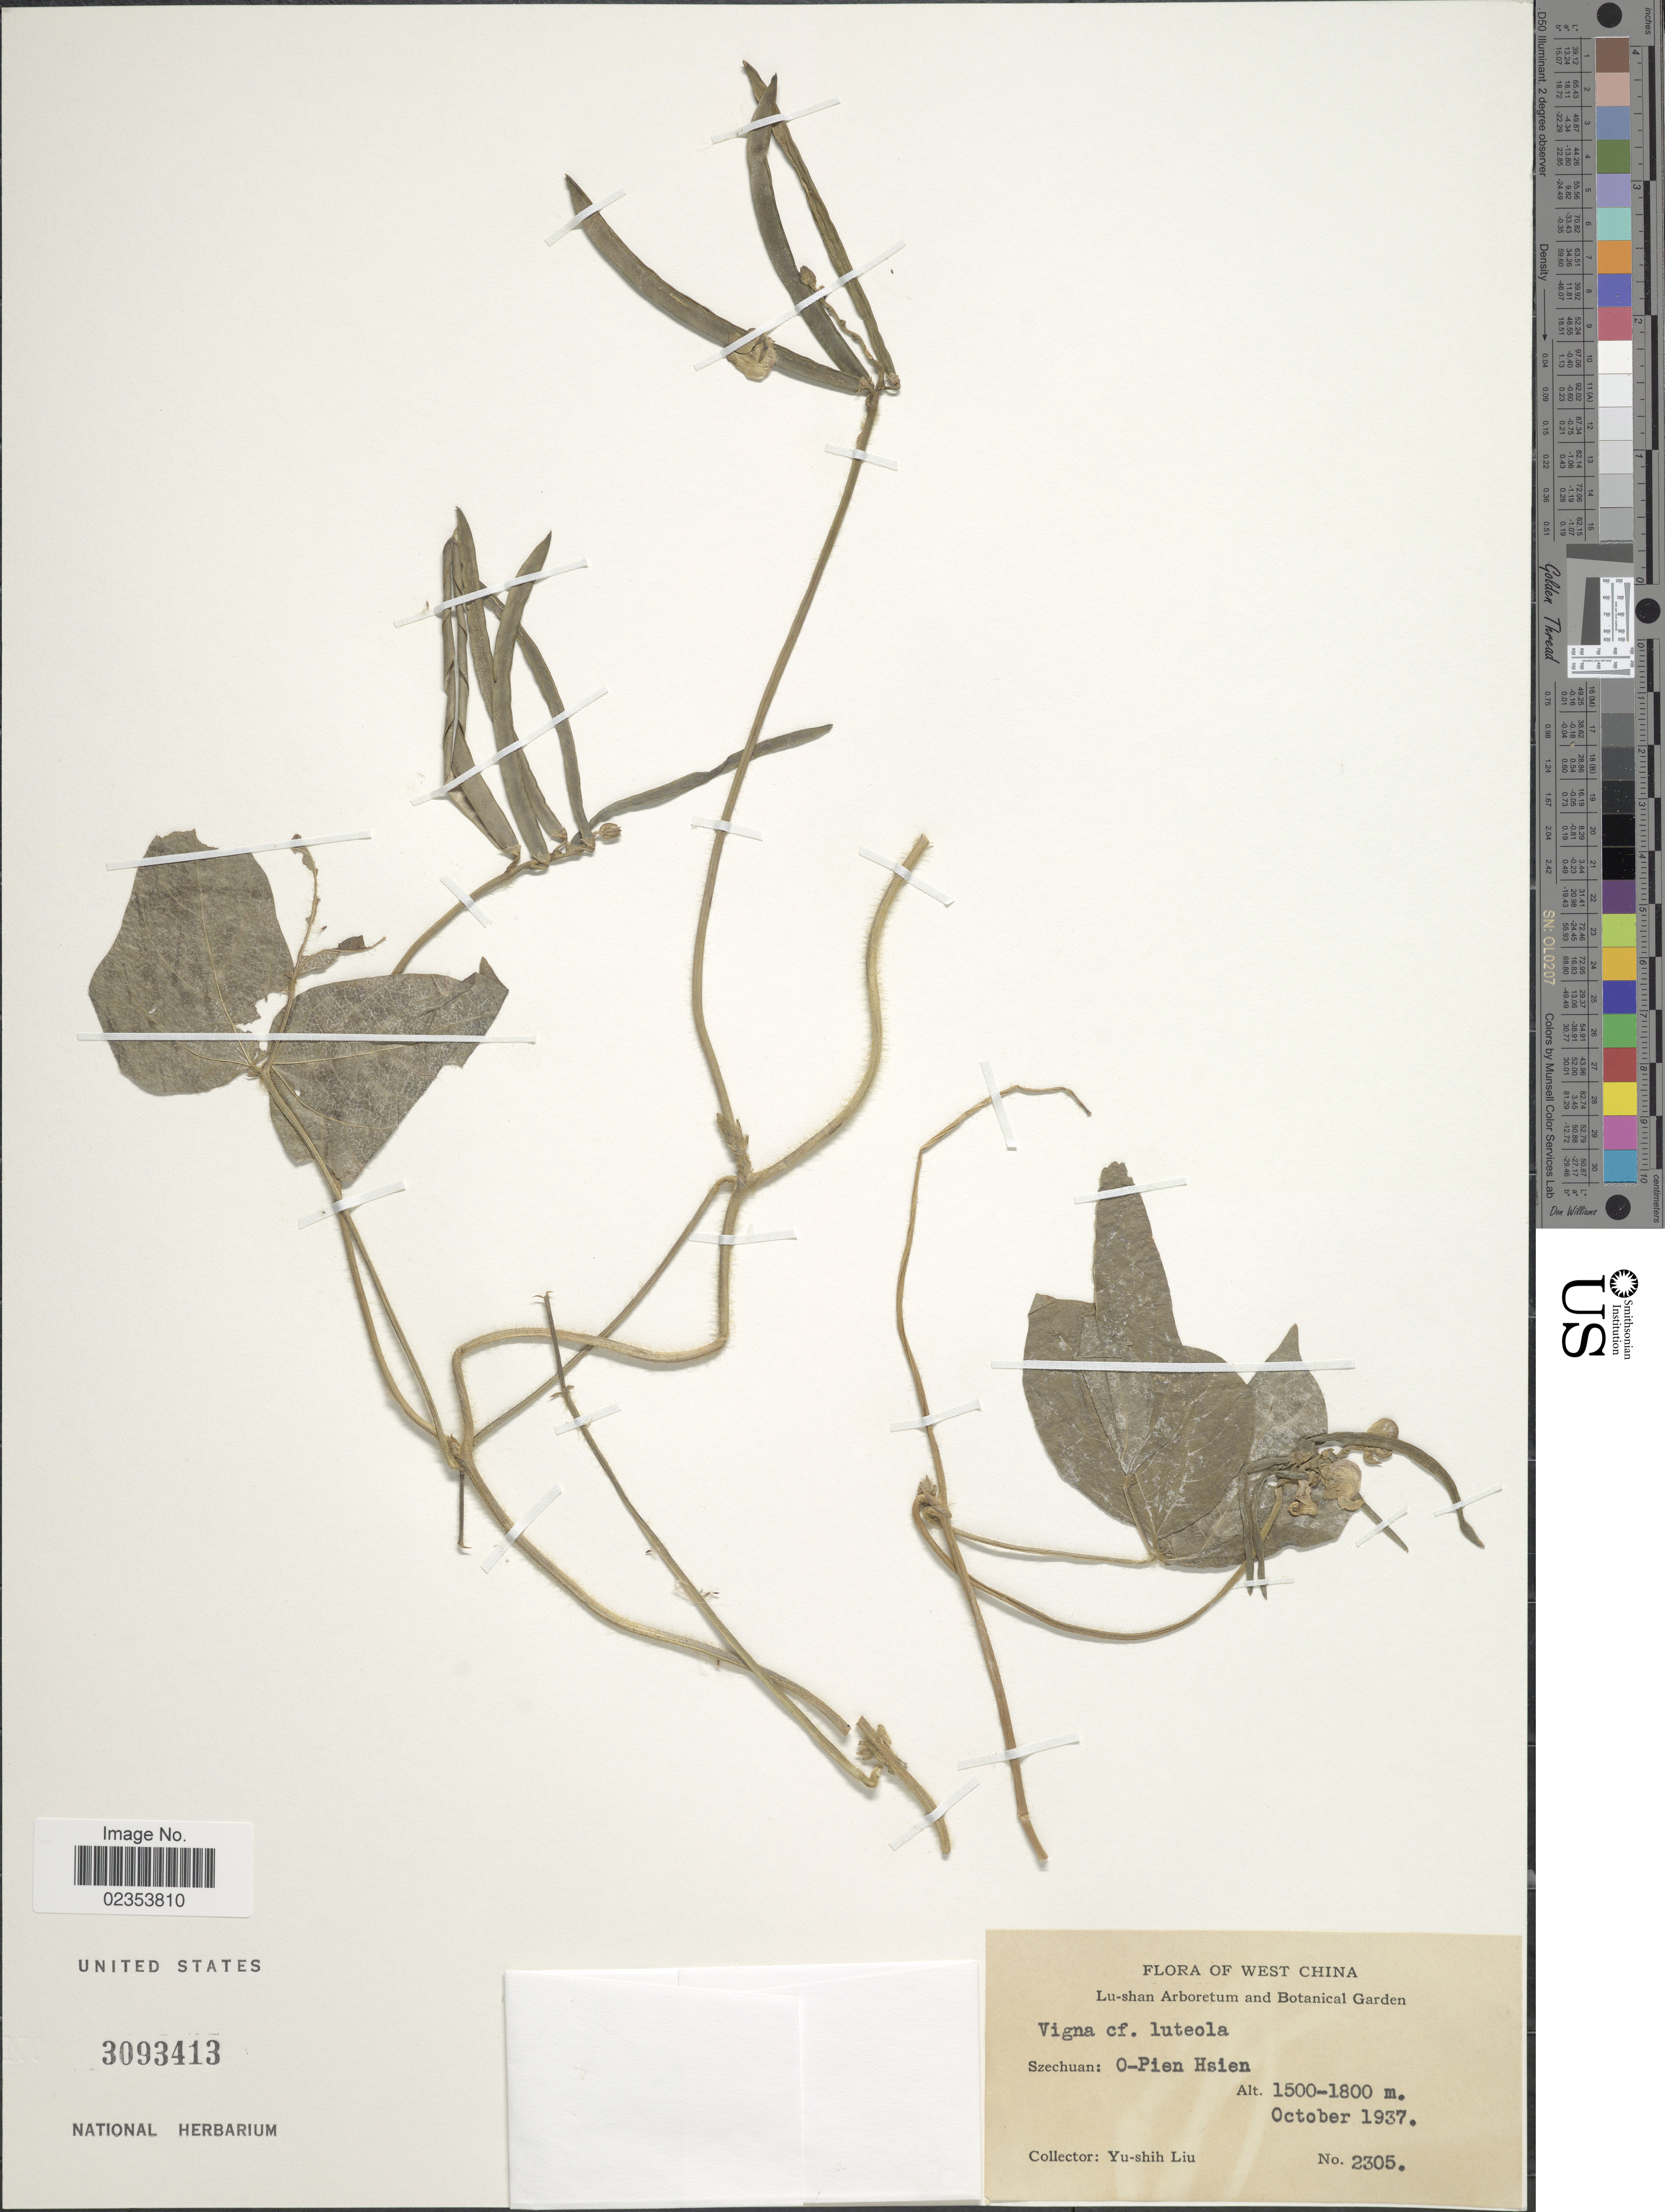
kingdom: Plantae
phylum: Tracheophyta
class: Magnoliopsida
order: Fabales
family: Fabaceae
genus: Vigna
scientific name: Vigna luteola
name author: (Jacq.) Benth.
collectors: Y.-S. Liu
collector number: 2305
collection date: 1937-11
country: China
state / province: Sichuan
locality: West China. Szechuan: O-Pien Hsien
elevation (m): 1500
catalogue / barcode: US 3093413